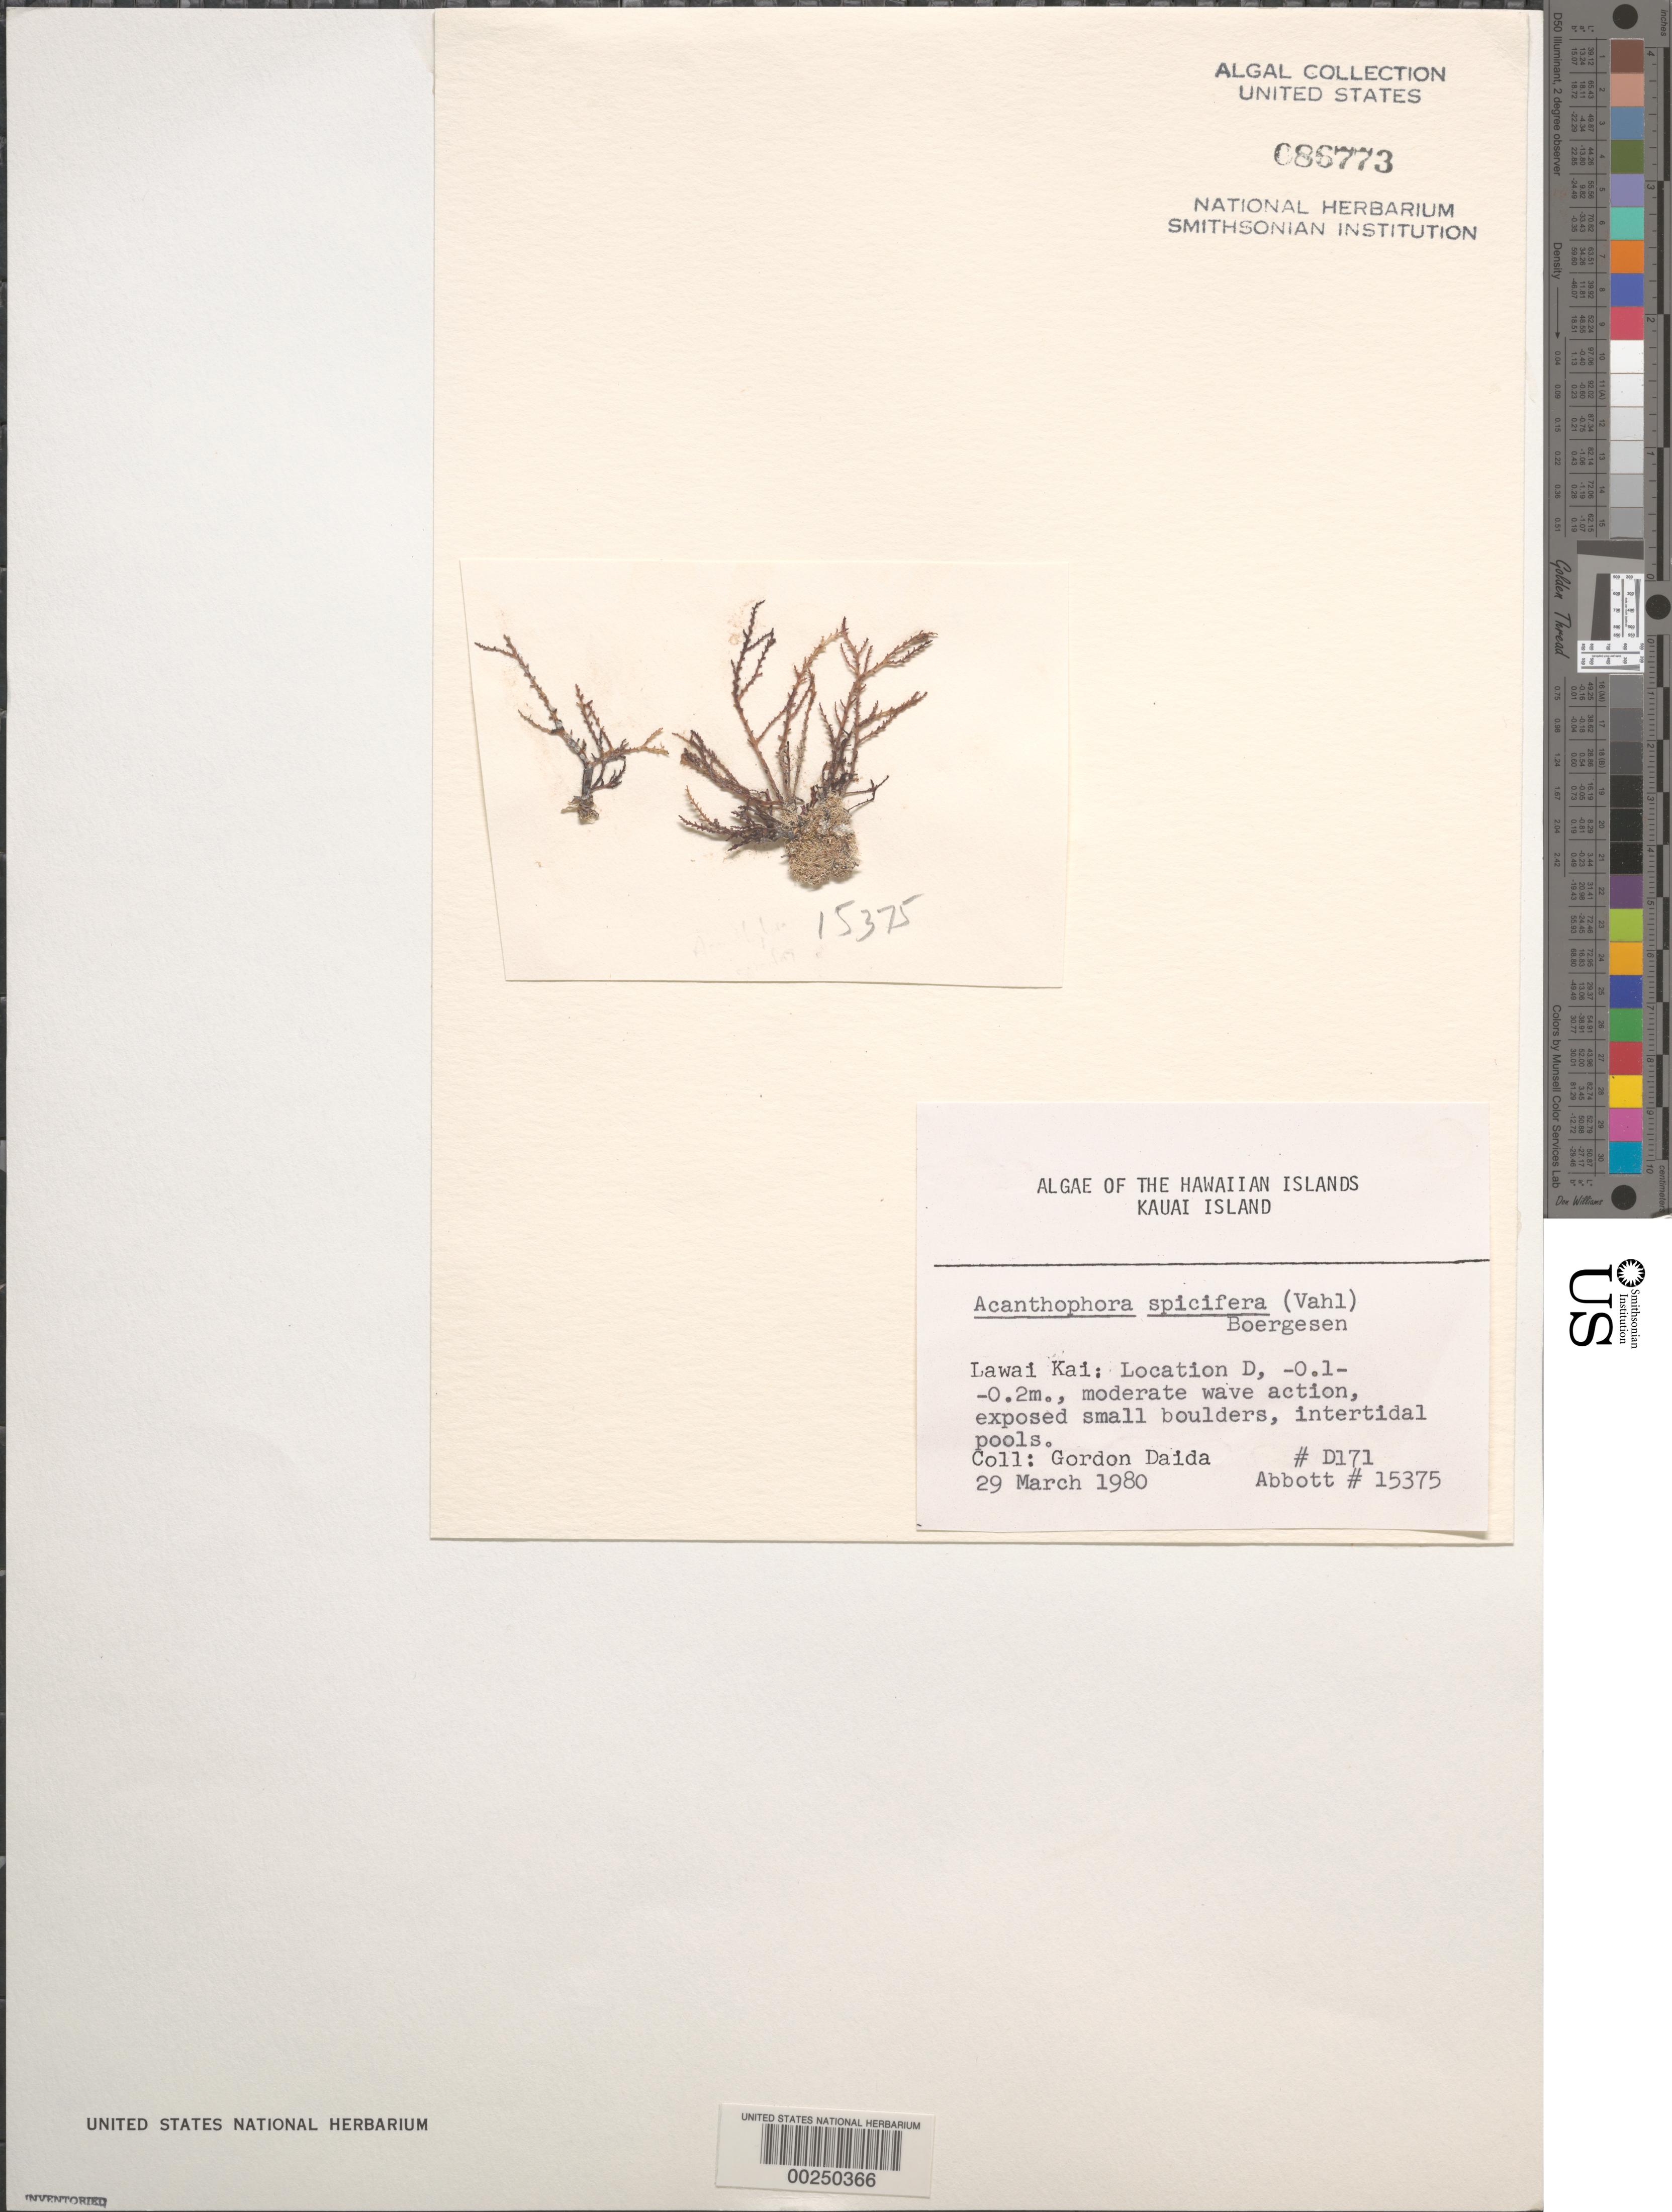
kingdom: Plantae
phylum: Rhodophyta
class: Florideophyceae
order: Ceramiales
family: Rhodomelaceae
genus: Acanthophora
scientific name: Acanthophora spicifera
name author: (Vahl) Børgesen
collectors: G. Daida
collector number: D171 & IAA 15375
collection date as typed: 29 Mar 1980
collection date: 1980-03-29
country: United States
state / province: Hawaii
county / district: Kauai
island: Kaua'i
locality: Lawai Kai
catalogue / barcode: US 86773